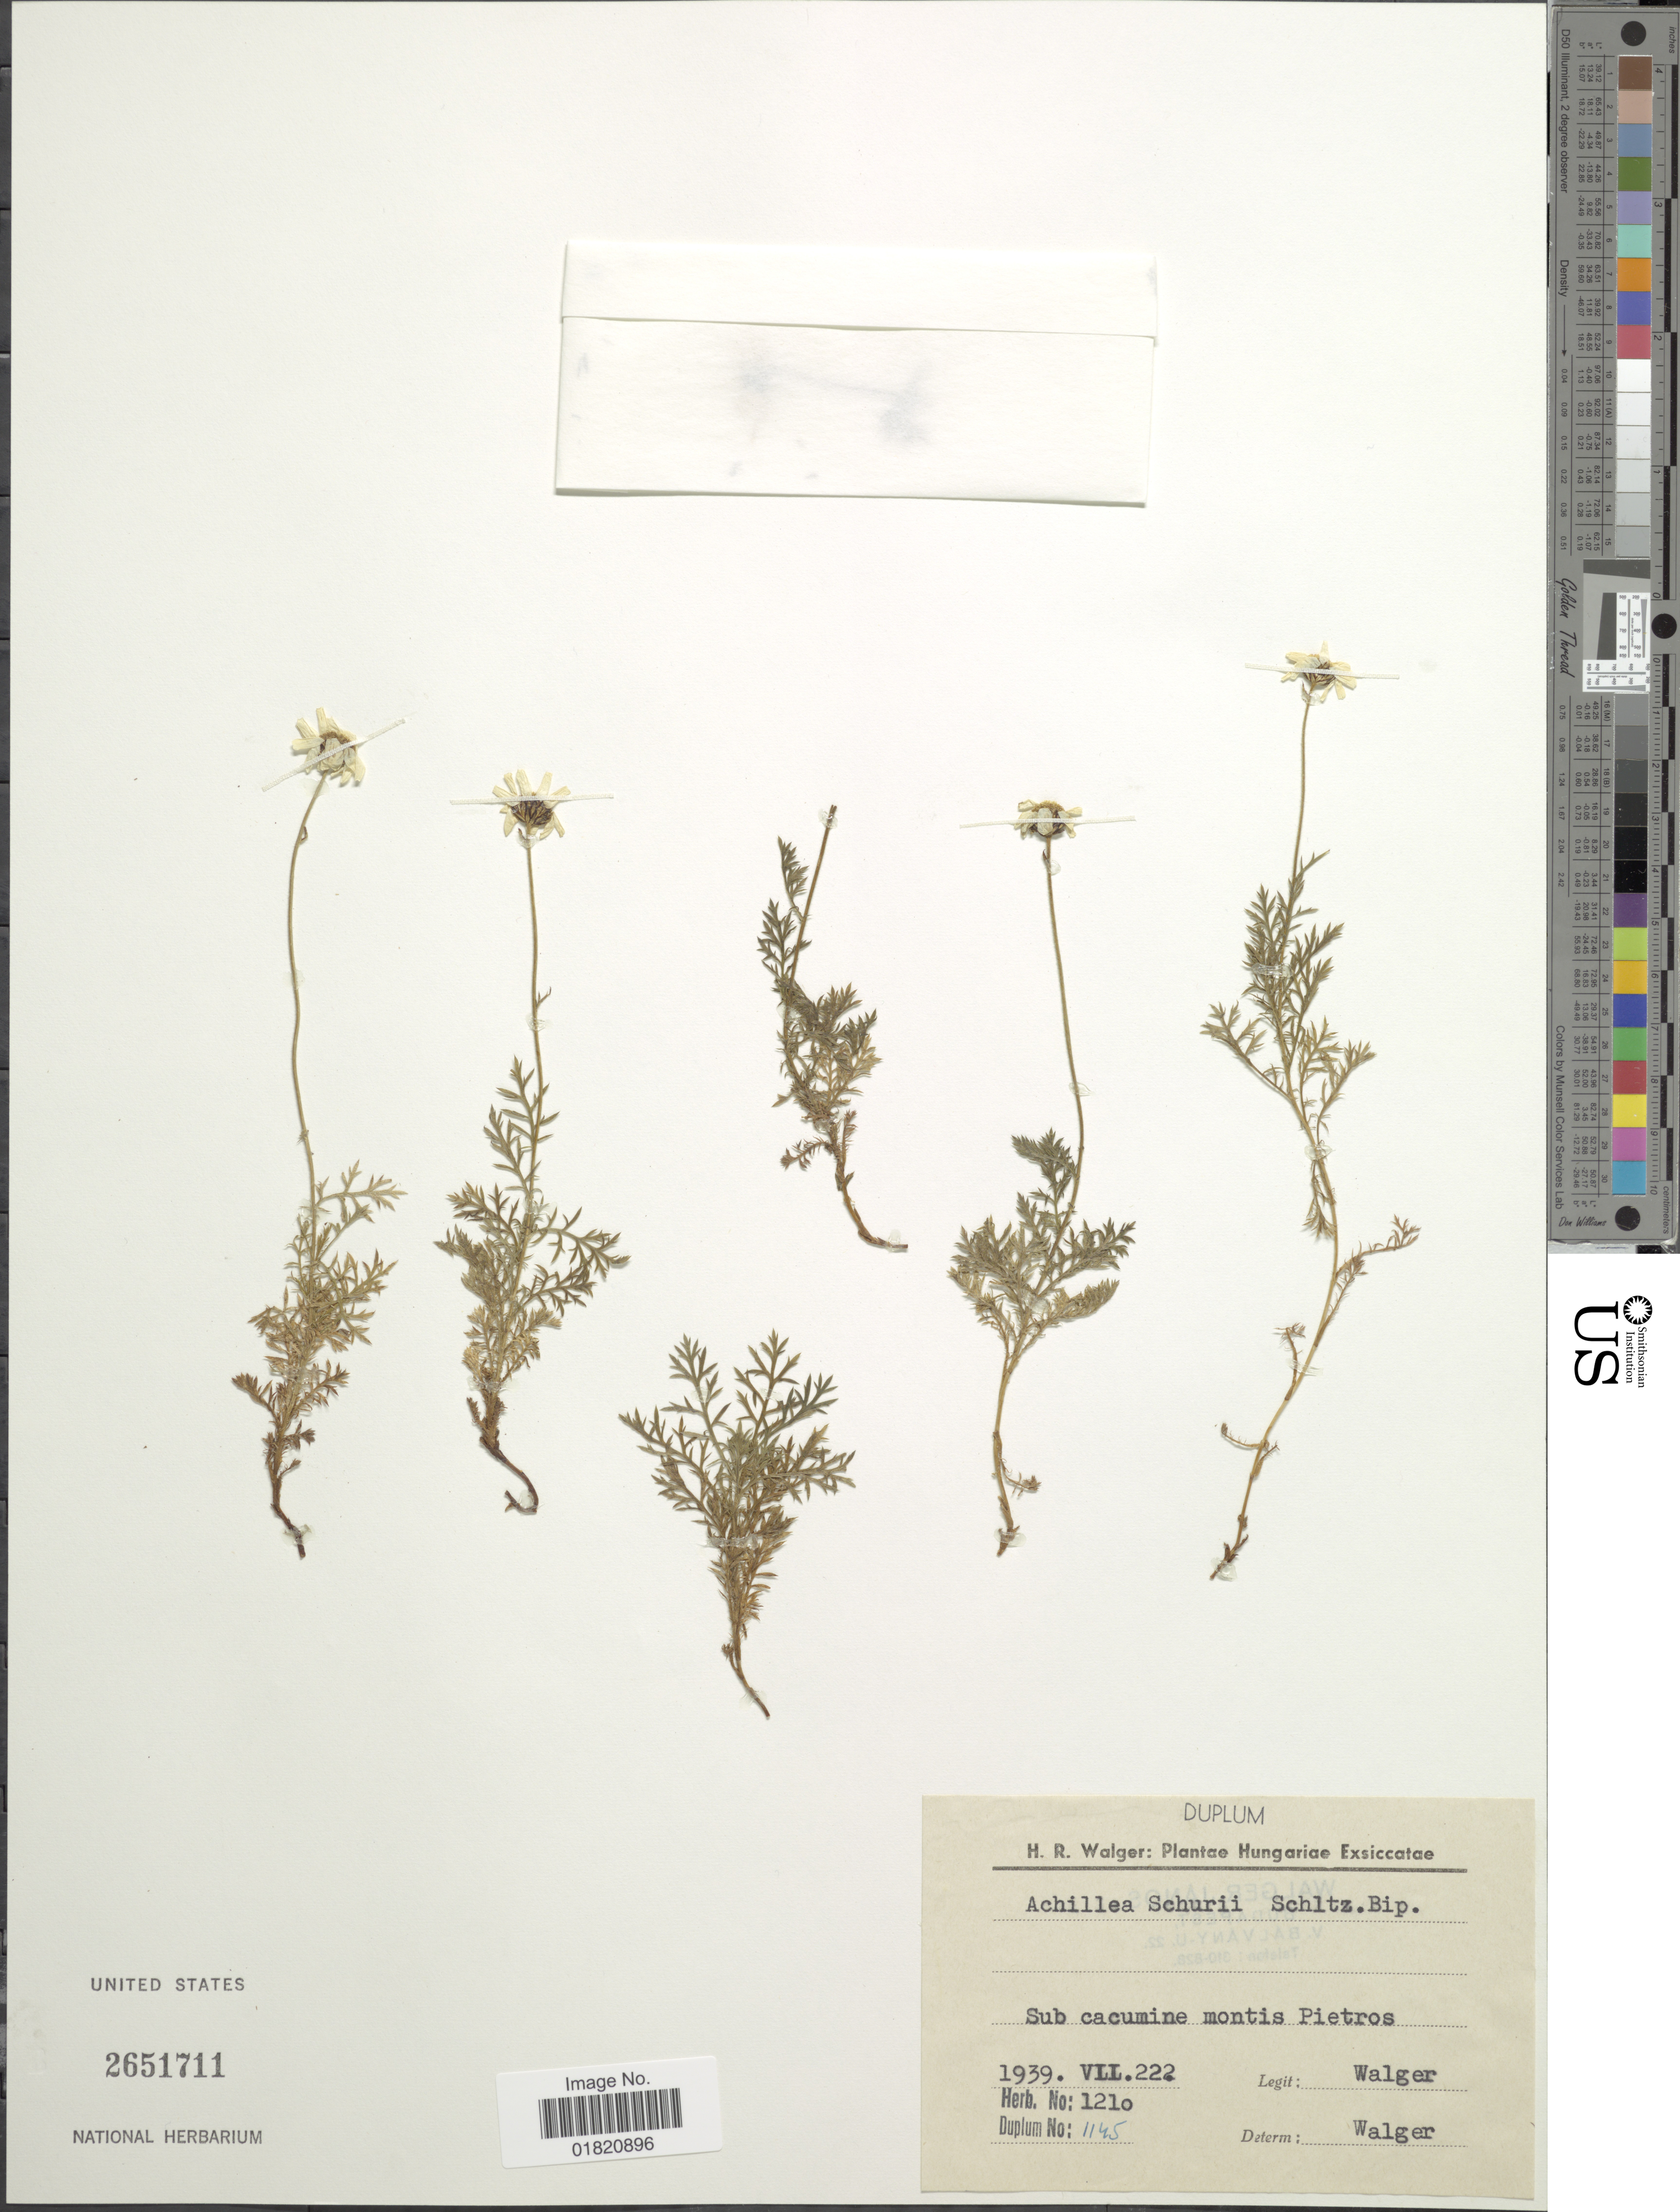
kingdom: Plantae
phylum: Tracheophyta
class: Magnoliopsida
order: Asterales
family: Asteraceae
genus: Achillea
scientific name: Achillea schurii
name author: Sch. Bip.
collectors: H. Walger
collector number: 1145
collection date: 1939-07-22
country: Hungary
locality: Sub cacumine montis Pietros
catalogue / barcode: US 2651711